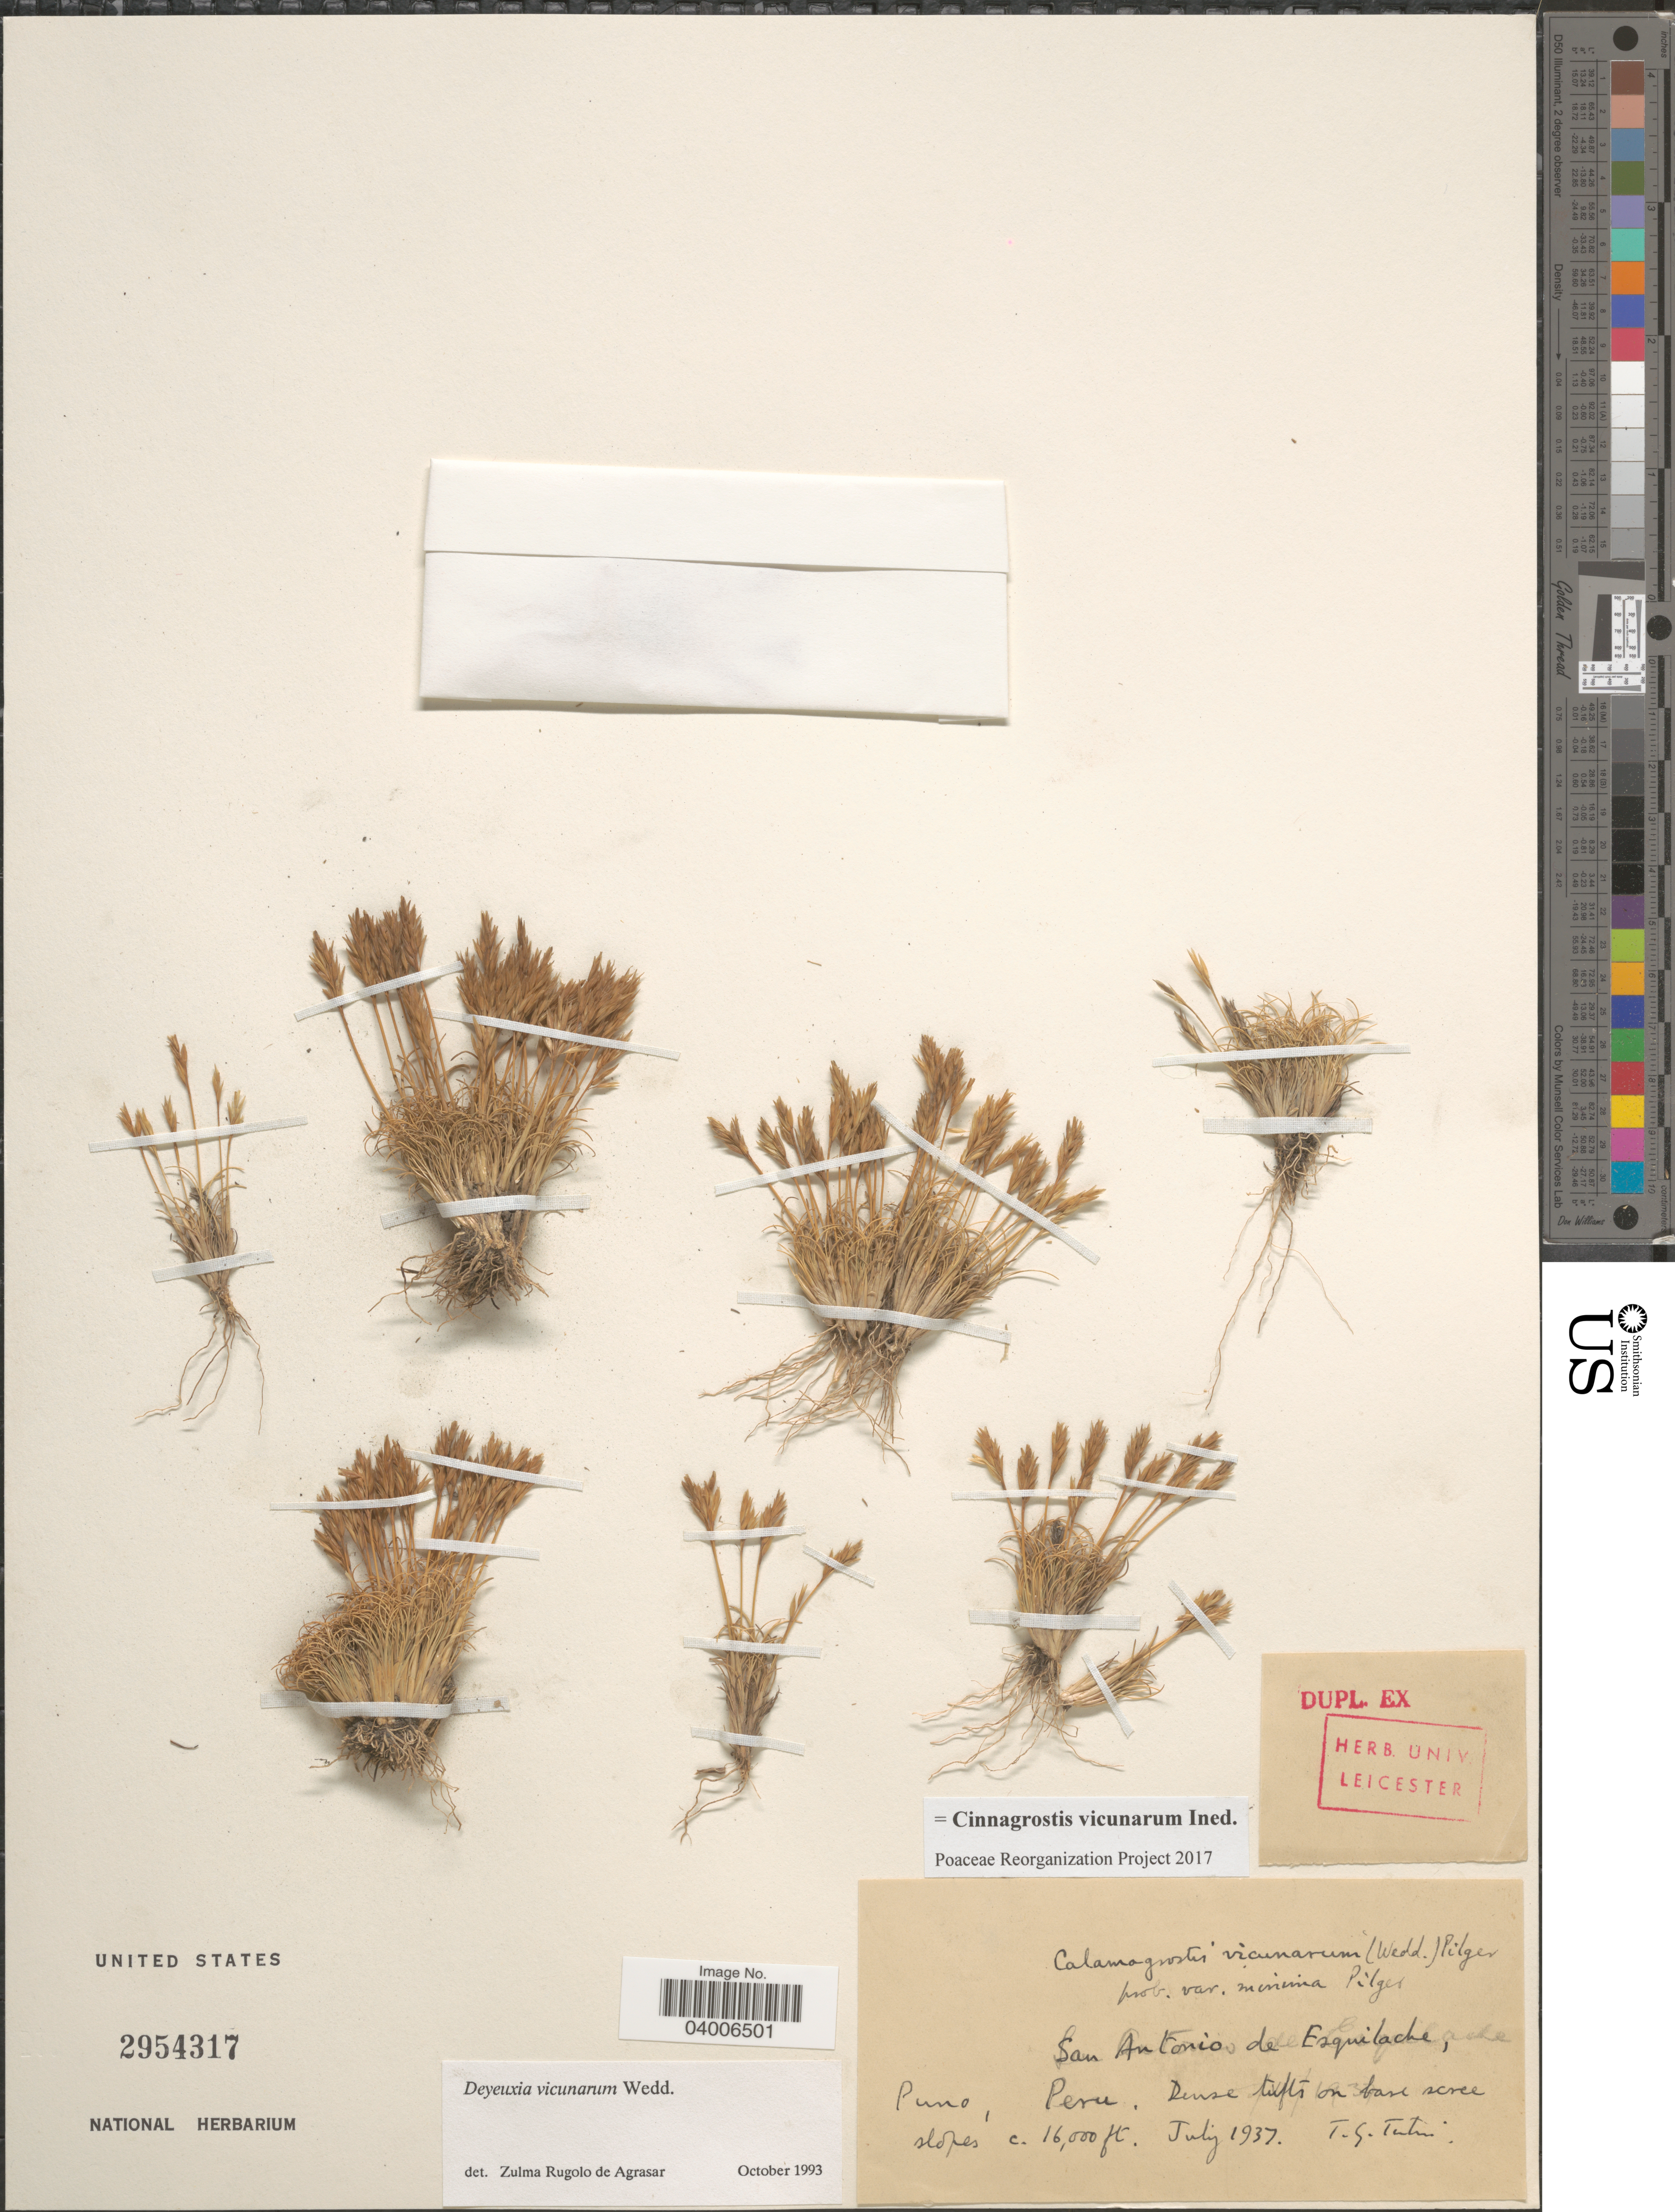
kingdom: Plantae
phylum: Tracheophyta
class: Liliopsida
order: Poales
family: Poaceae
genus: Cinnagrostis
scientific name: Cinnagrostis vicunarum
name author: (Wedd.) P.M. Peterson et al.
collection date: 1937-07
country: Peru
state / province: Puno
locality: San Antonio de Esquilache. Dense tufts on base scree slopes.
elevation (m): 4877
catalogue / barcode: US 2954317